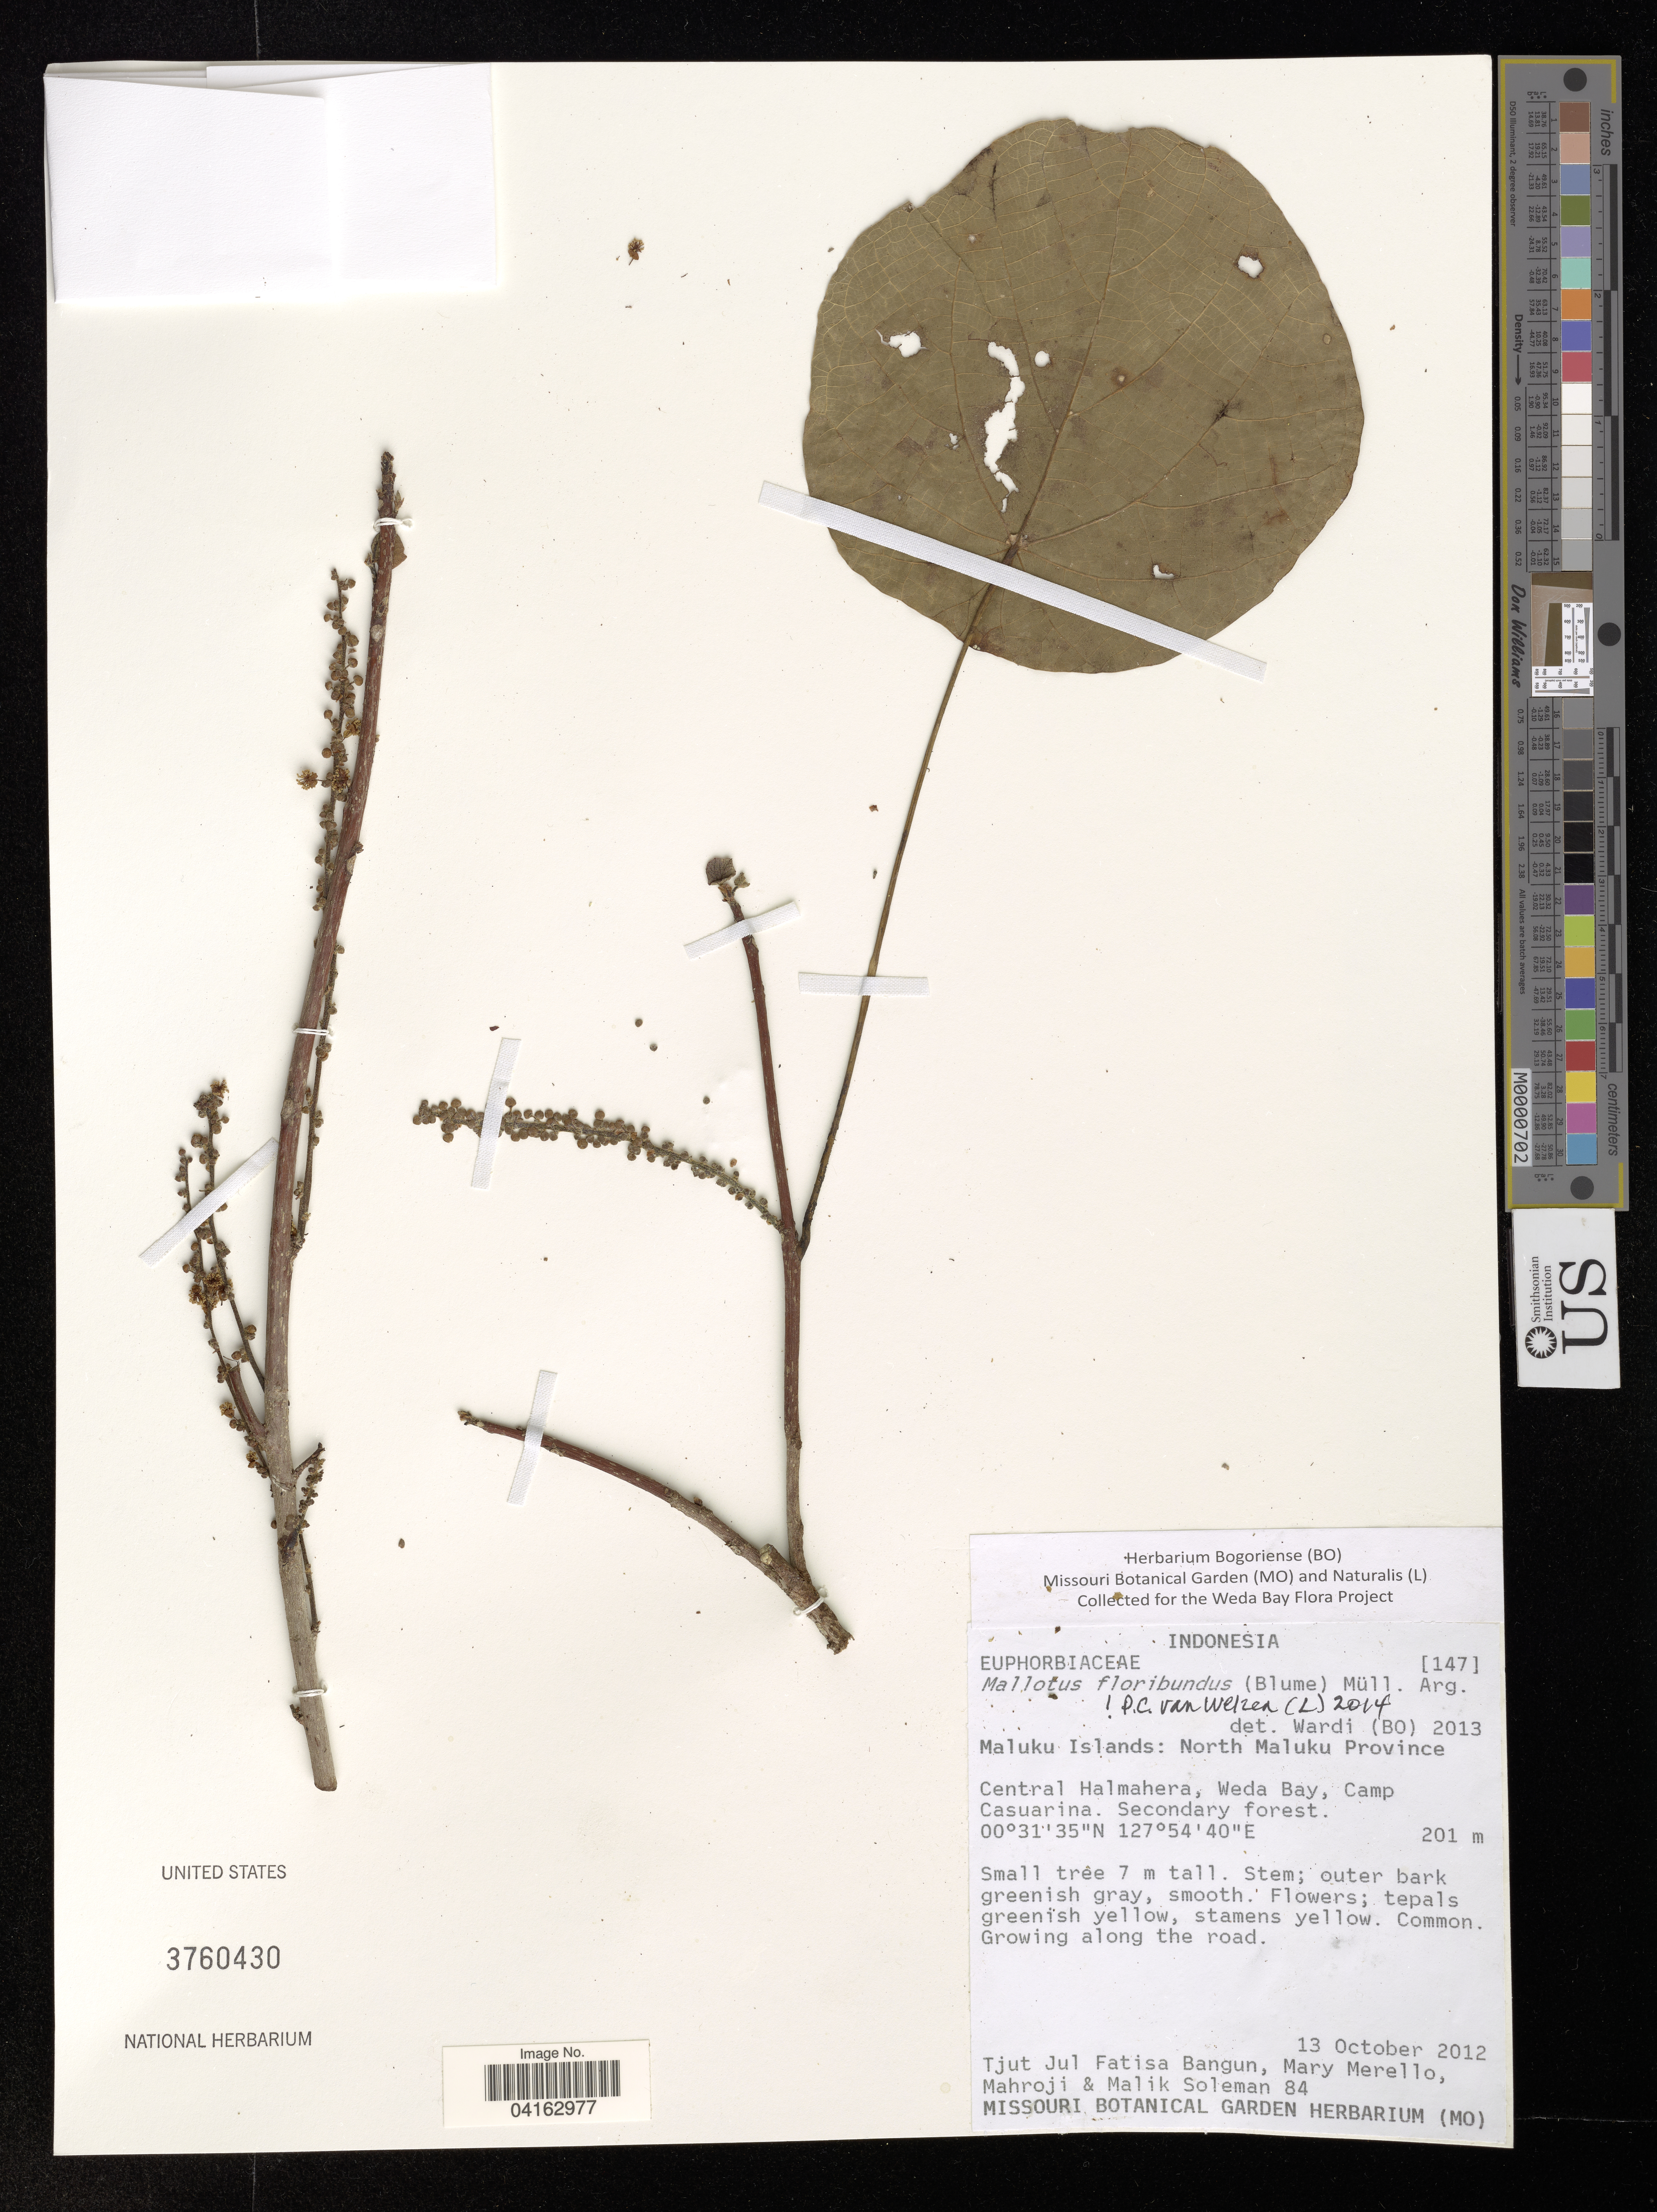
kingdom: Plantae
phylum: Tracheophyta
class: Magnoliopsida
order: Malpighiales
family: Euphorbiaceae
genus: Mallotus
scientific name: Mallotus floribundus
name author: (Blume) Müll. Arg.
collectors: T. Bangun, M. Merello, S. Mahroji & S. Mahroji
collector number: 84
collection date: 2012-10-13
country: Indonesia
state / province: Maluku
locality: Maluku Islands: North Maluku Province. Central Halmahera, Weda Bay, Camp Casuarina. Secondary forest.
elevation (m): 201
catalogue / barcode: US 3760430